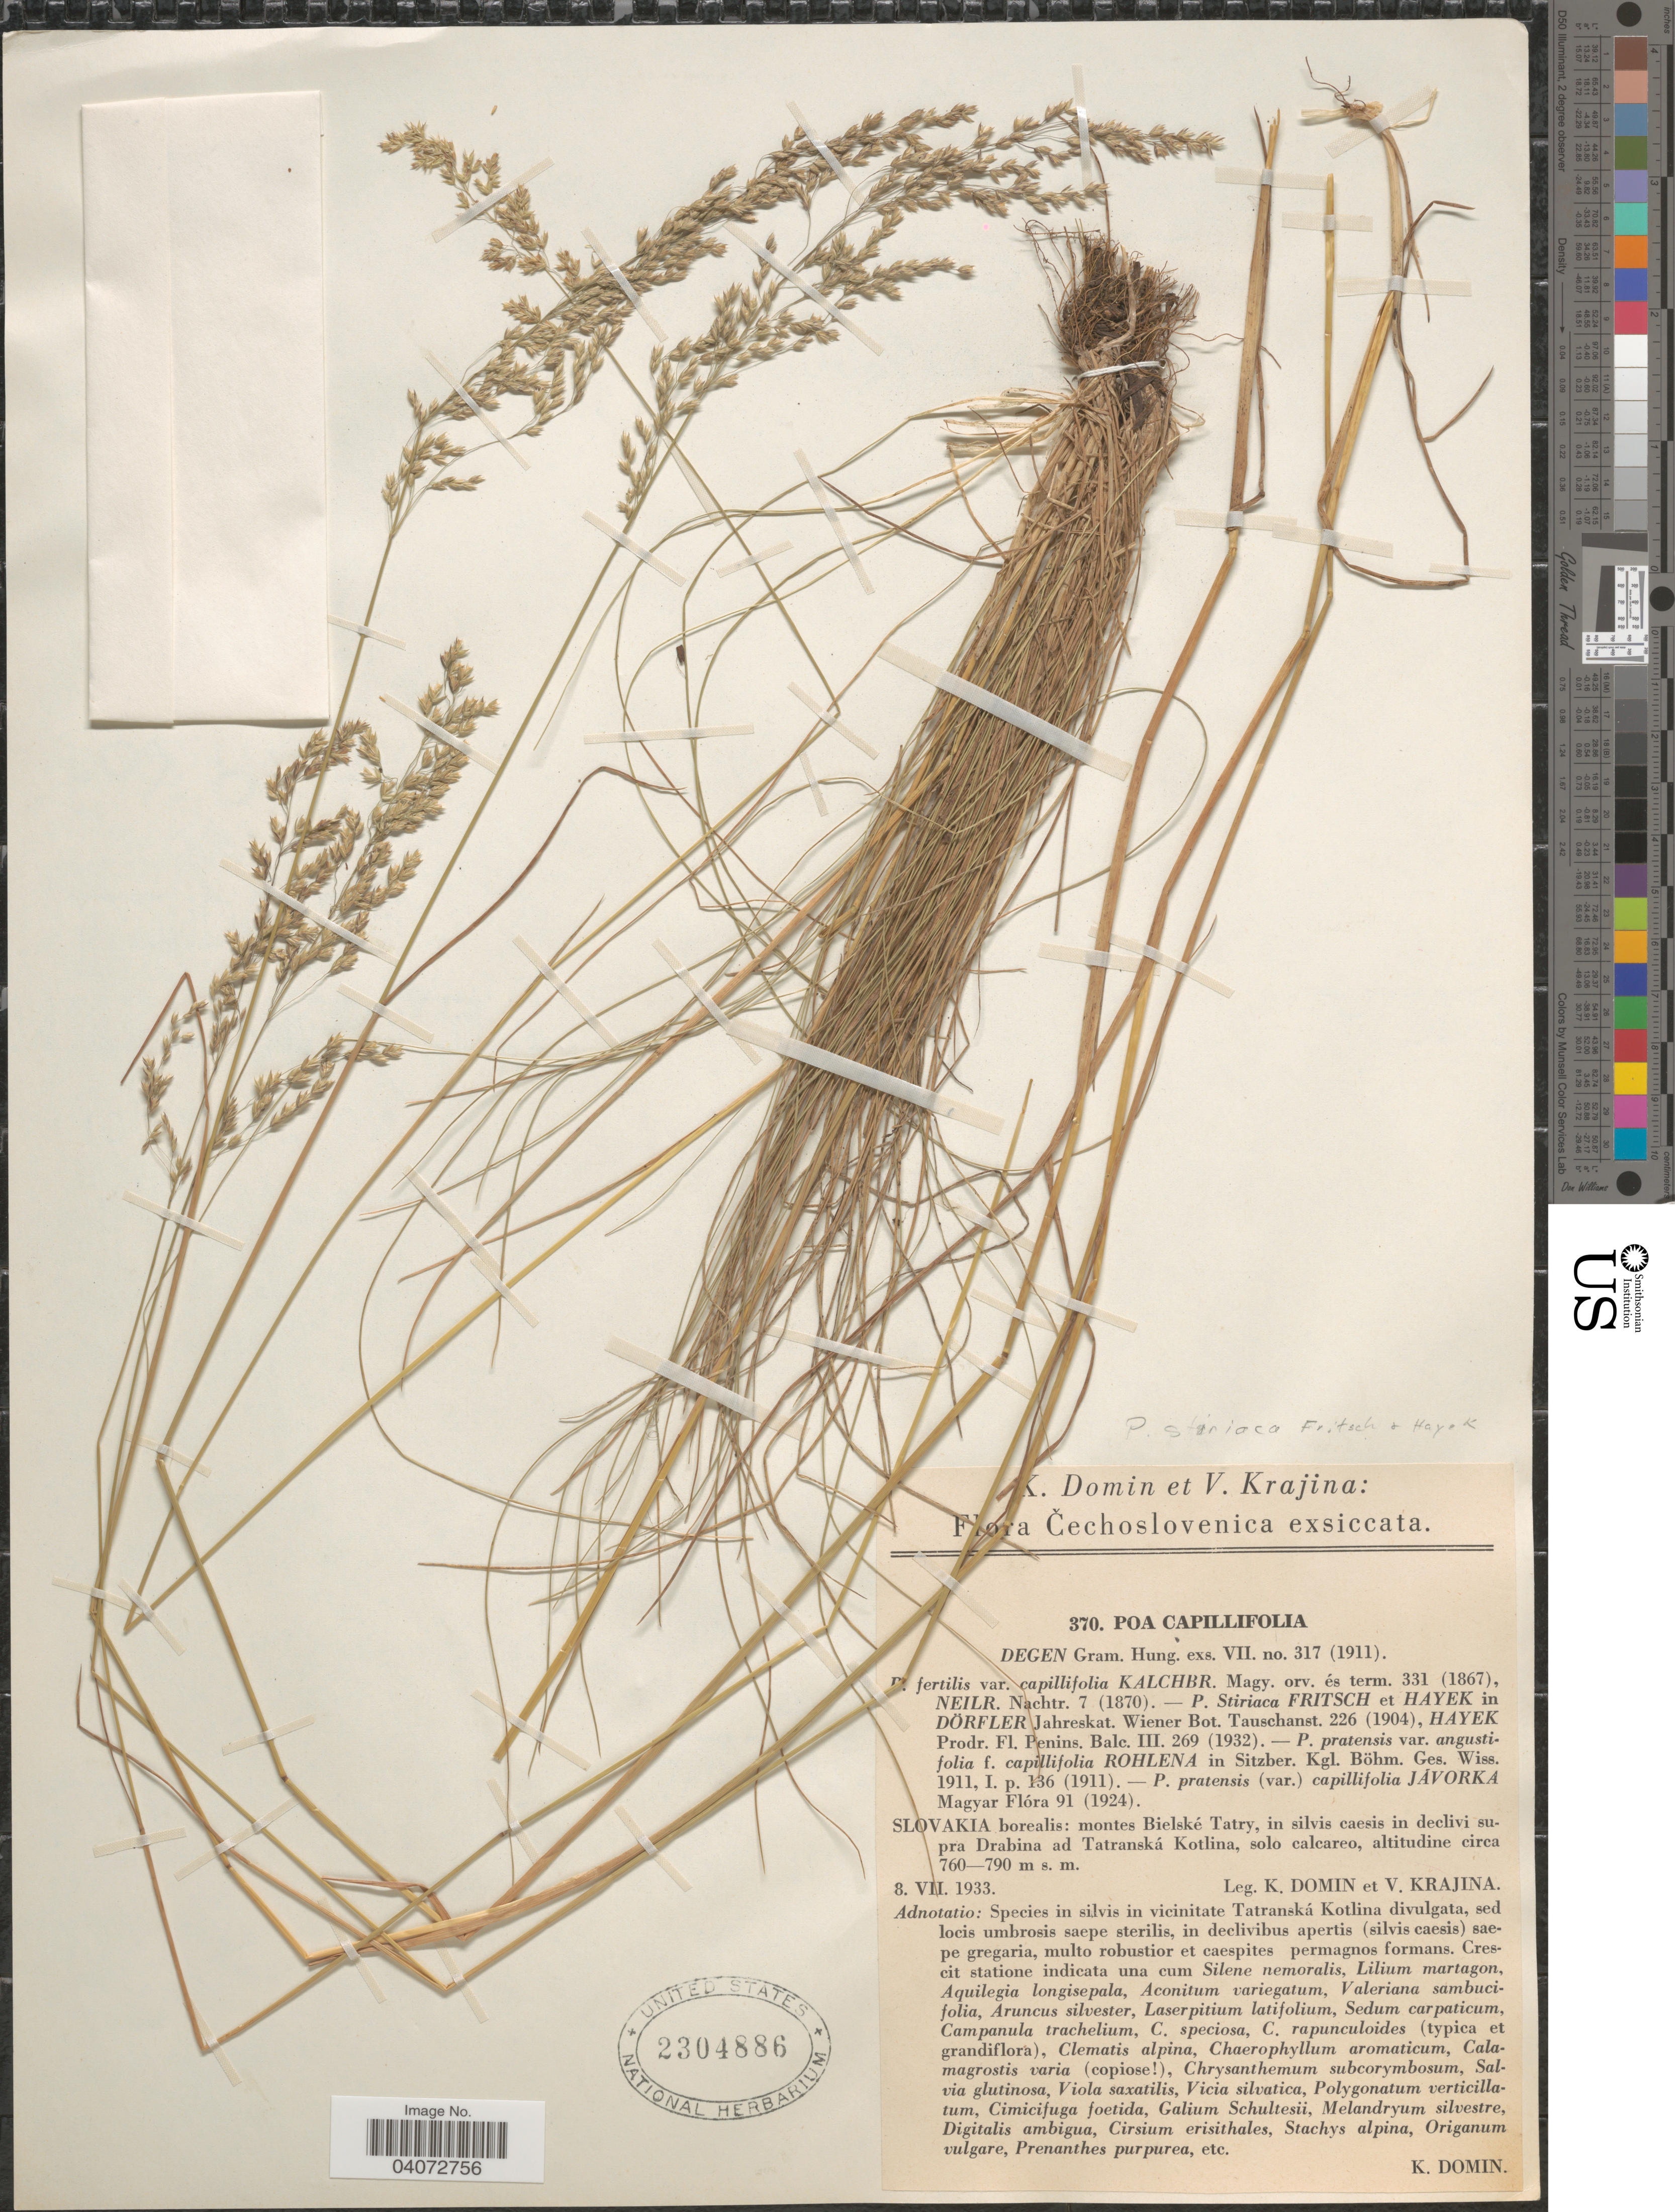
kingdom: Plantae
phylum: Tracheophyta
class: Liliopsida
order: Poales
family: Poaceae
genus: Poa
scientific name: Poa stiriaca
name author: Fritsch & Hayek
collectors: K. Domin & V. Krajina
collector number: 370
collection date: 1933-07-08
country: Slovakia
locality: Čechoslovenica. Slovakia borealis: montes Bielské Tatry, in silvis caesis in declivi supra Drabina ad Tatranská Kotlina, solo calcareo.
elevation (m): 760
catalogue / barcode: US 2304886